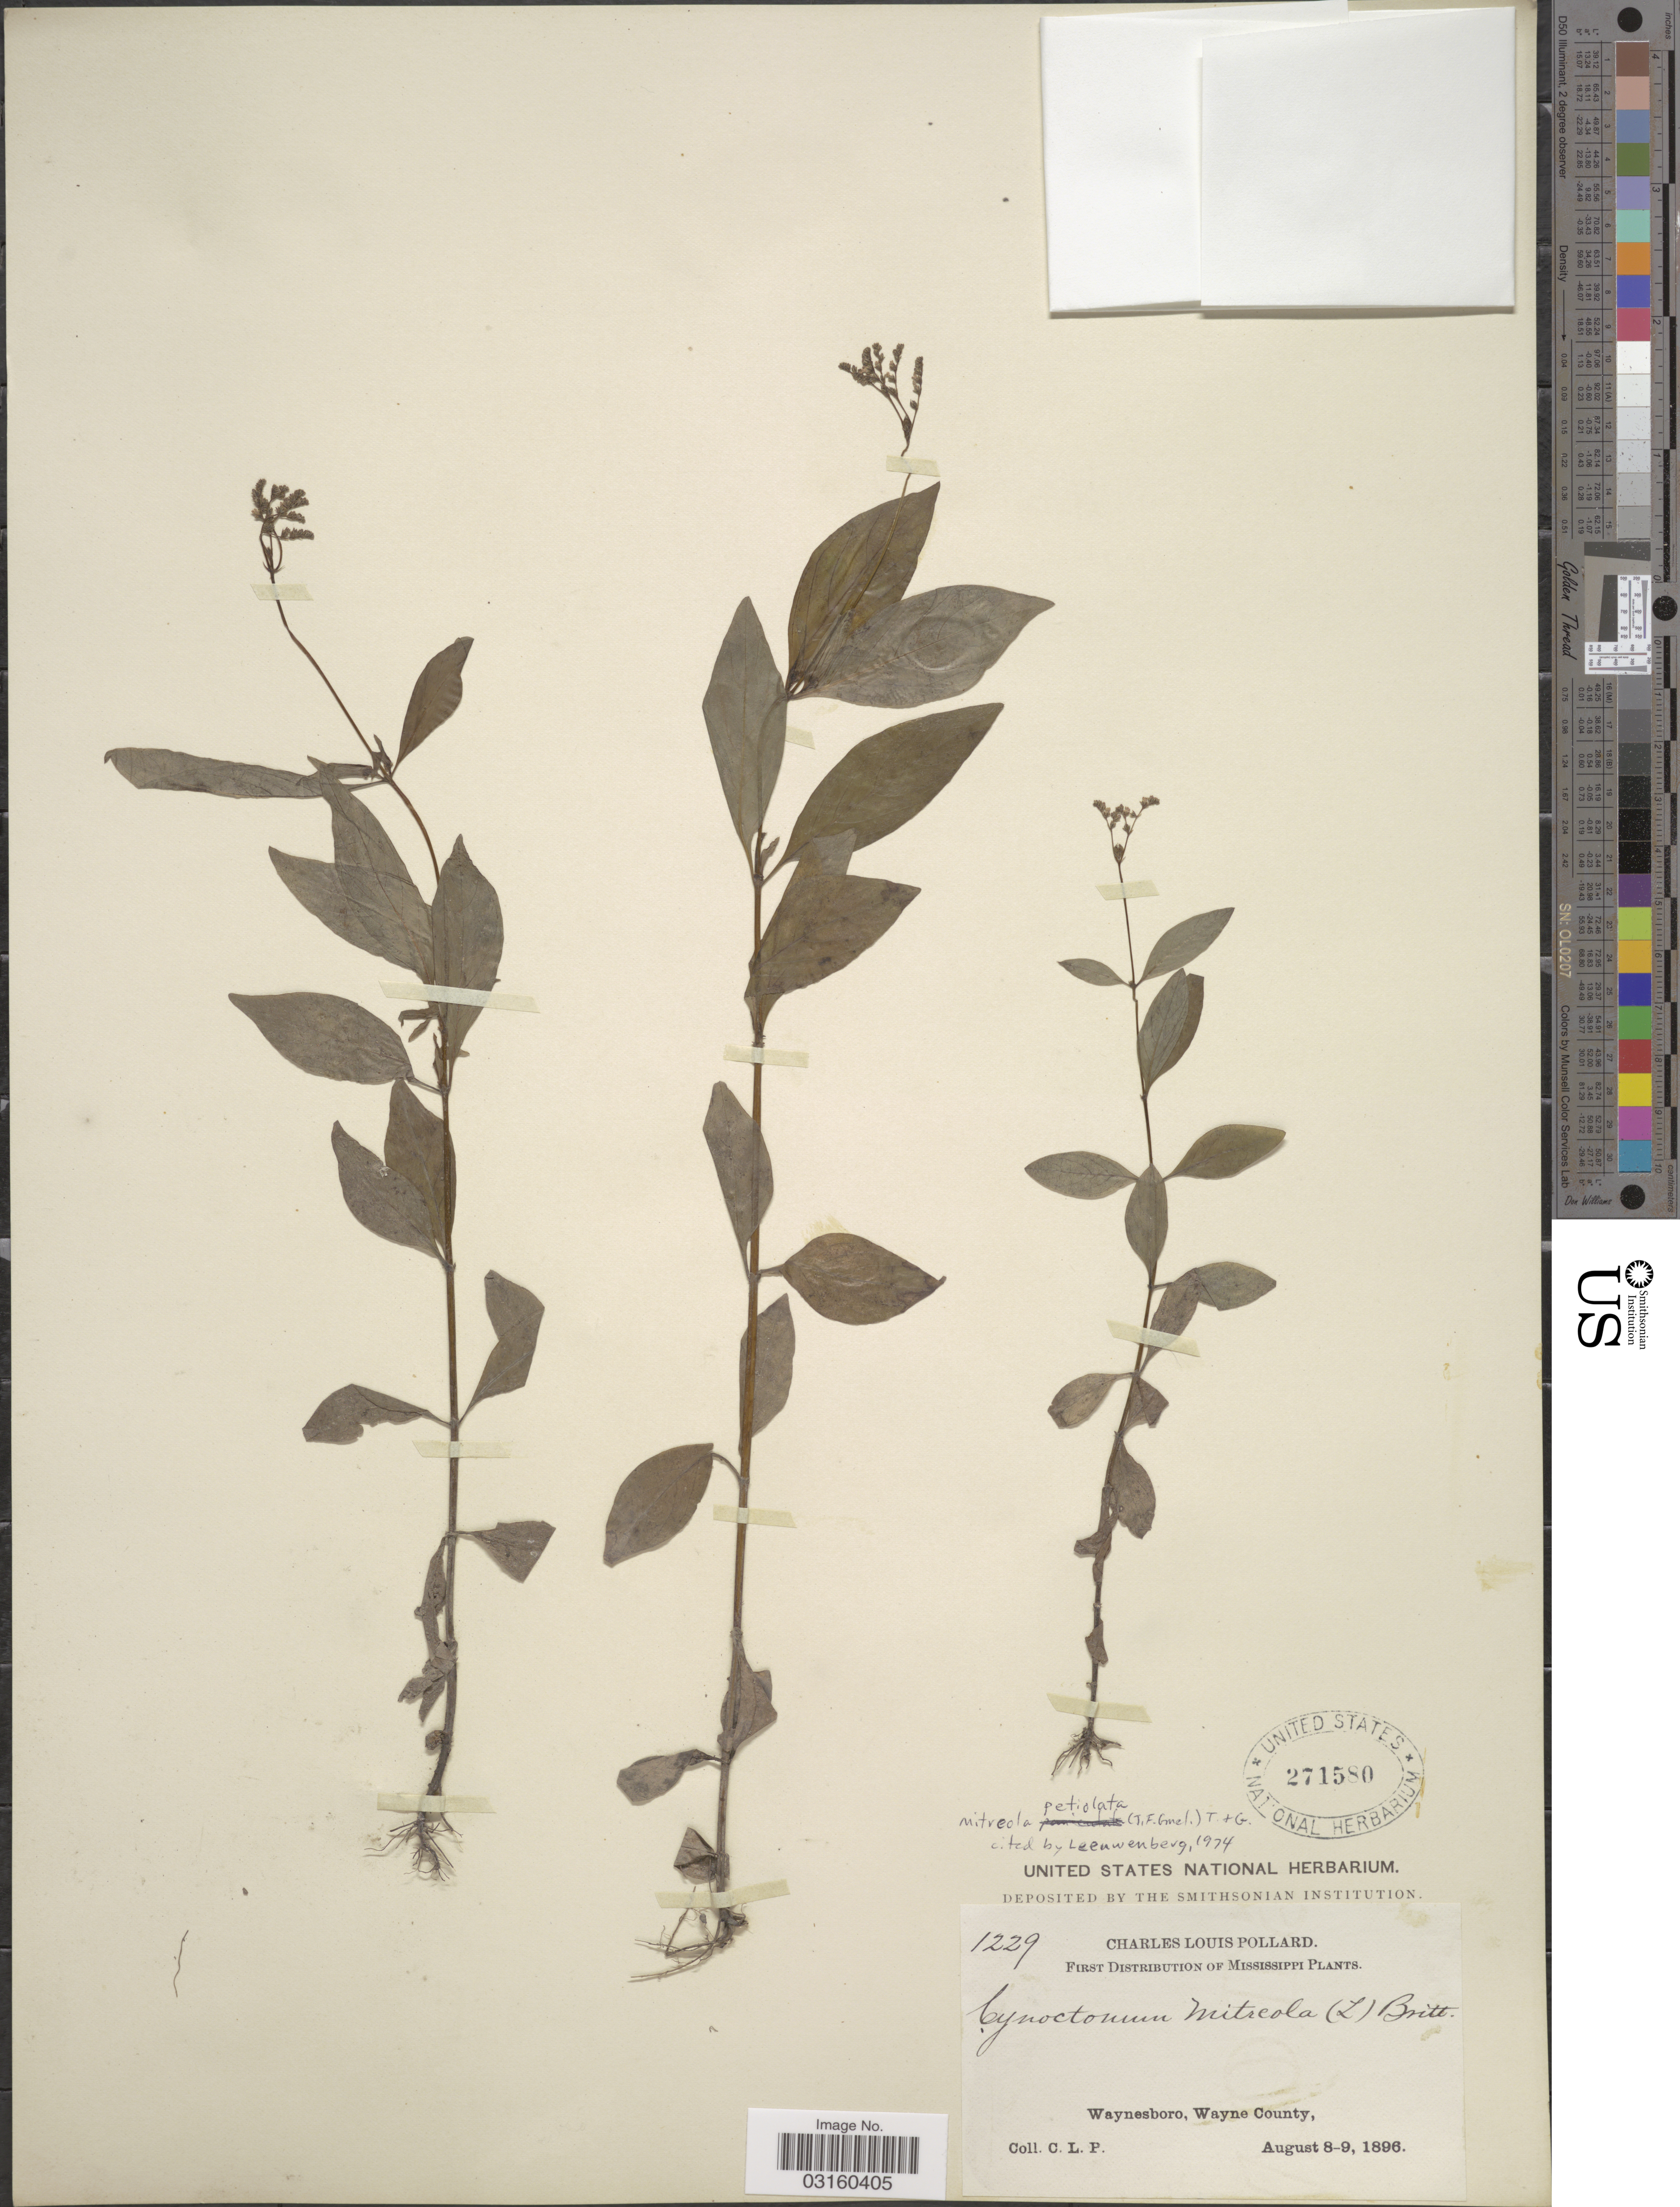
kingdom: Plantae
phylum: Tracheophyta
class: Magnoliopsida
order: Gentianales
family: Loganiaceae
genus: Mitreola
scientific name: Mitreola petiolata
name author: (J.F. Gmel.) Torr. & A. Gray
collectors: C. L. Pollard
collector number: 1229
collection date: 1896-08-08/1896-08-09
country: United States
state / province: Mississippi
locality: Waynesboro, Wayne County.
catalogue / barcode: US 271580